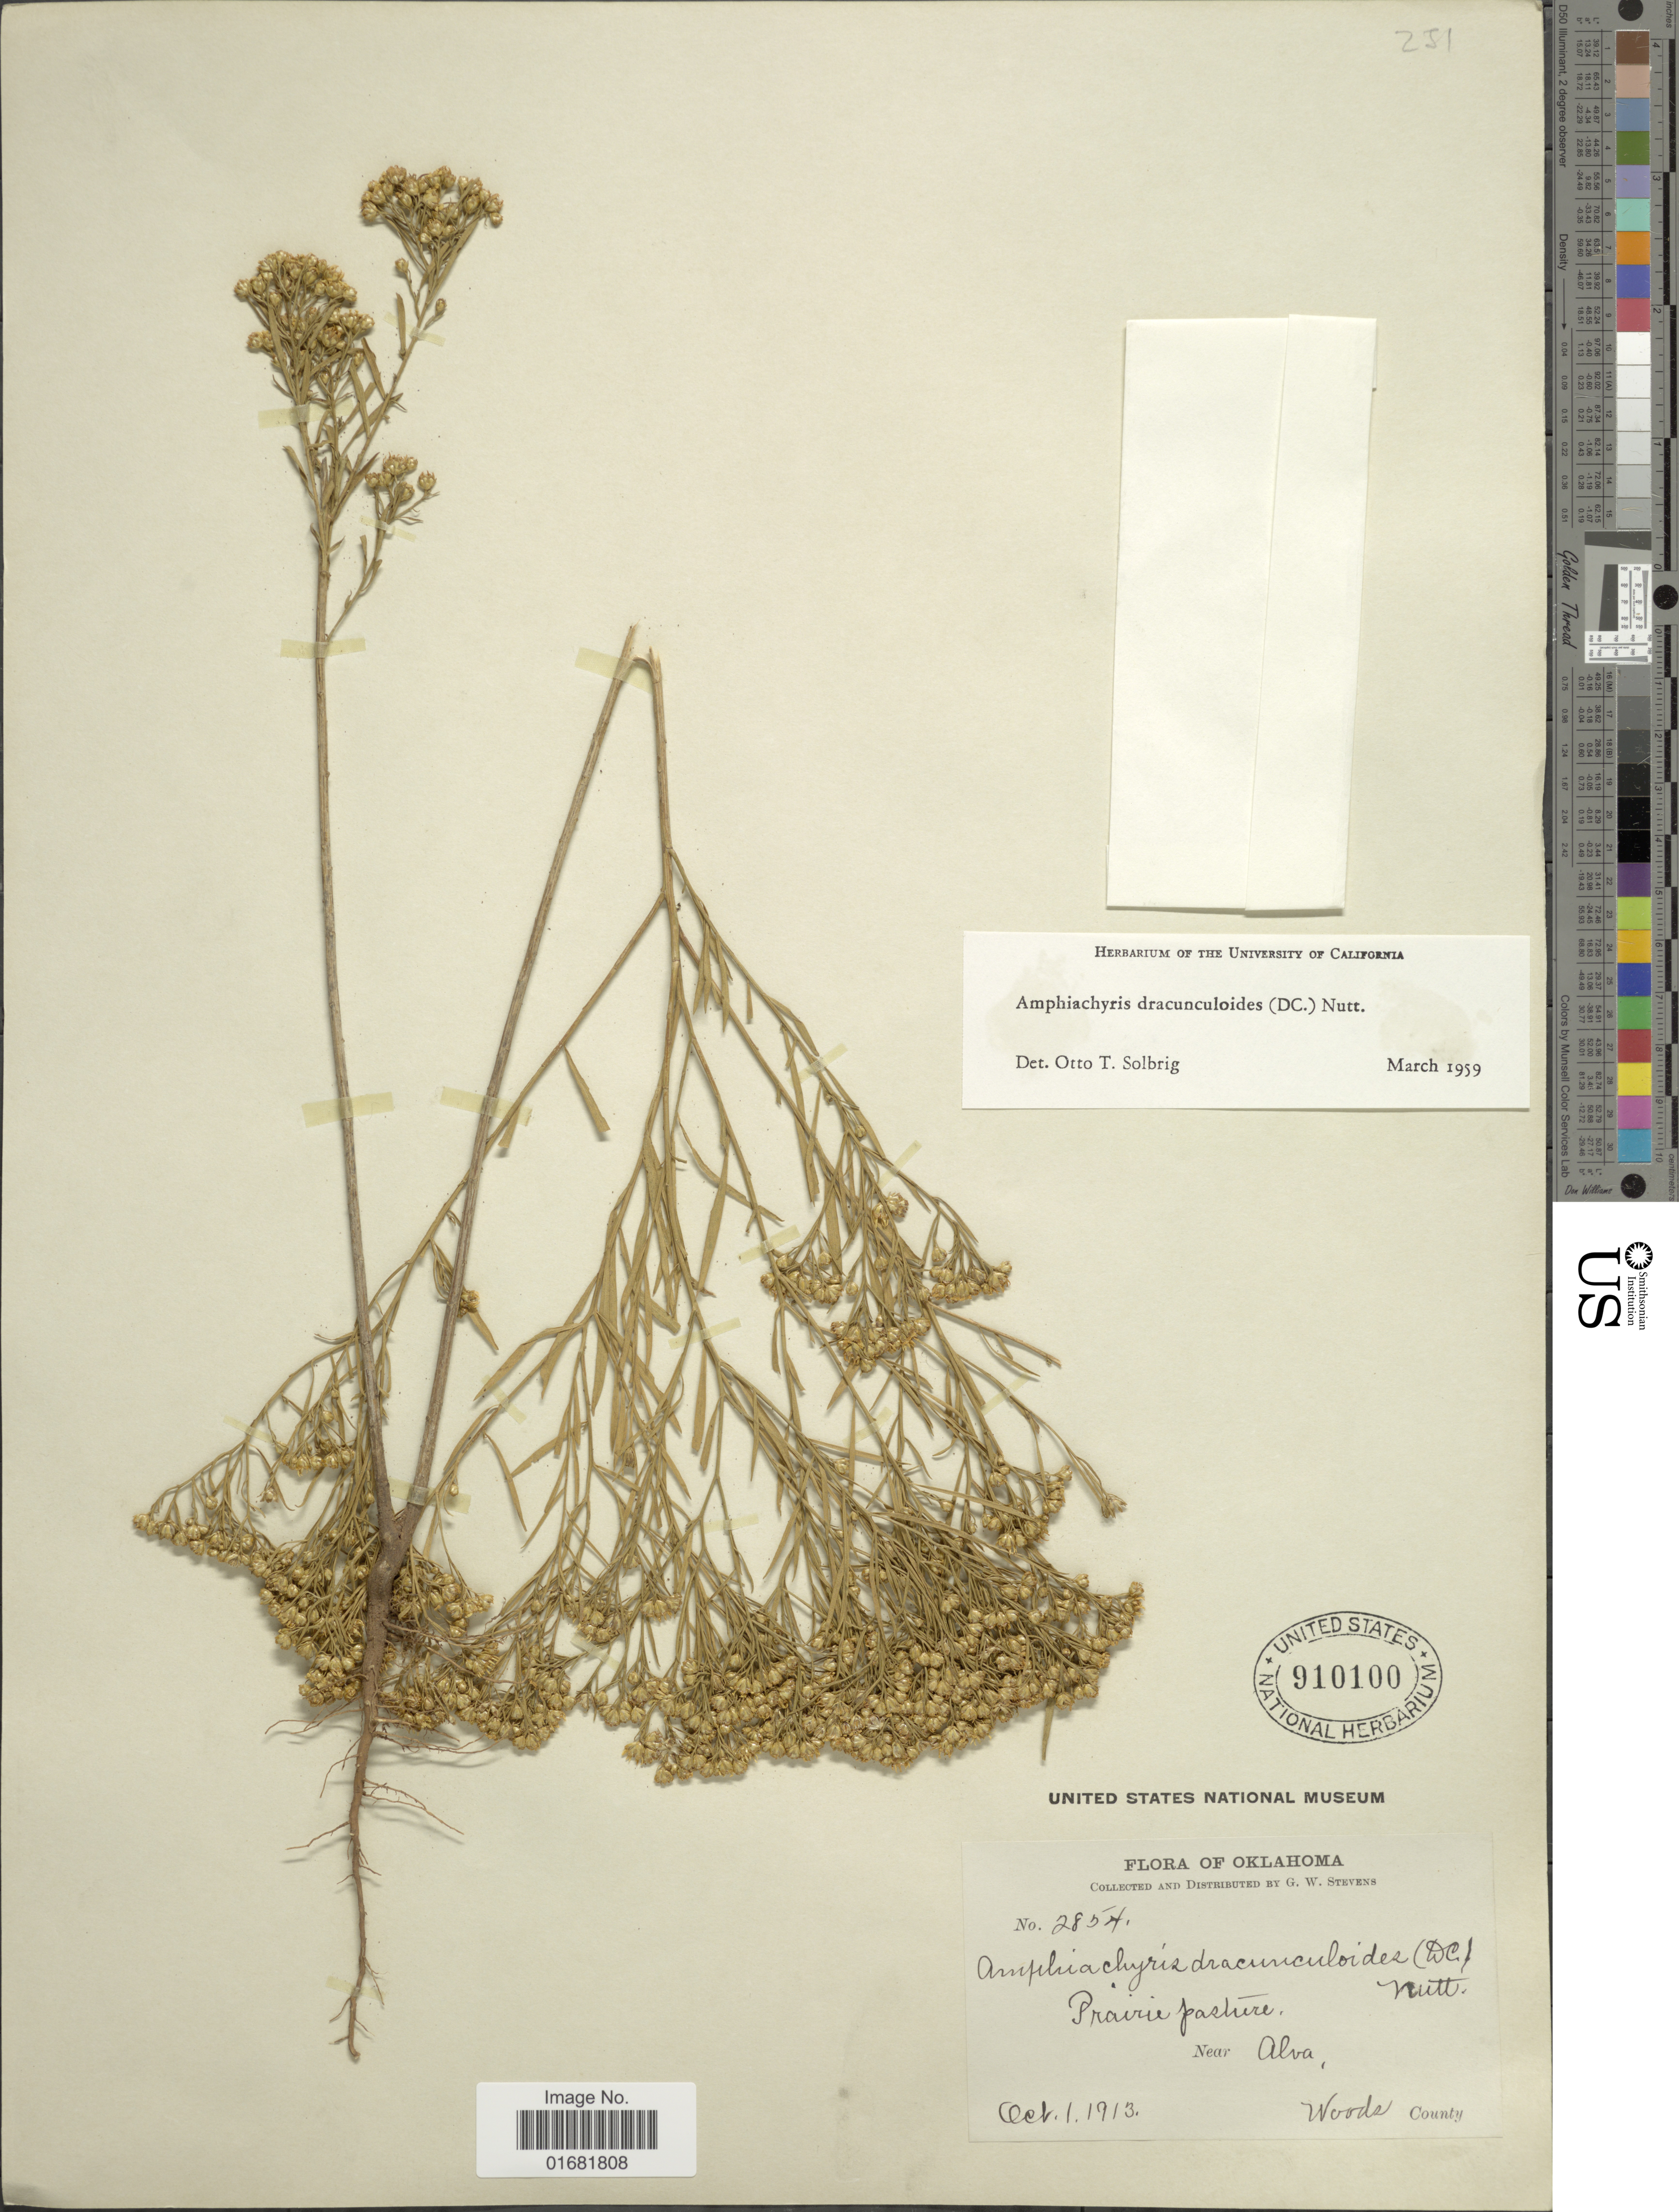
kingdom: Plantae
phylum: Tracheophyta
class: Magnoliopsida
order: Asterales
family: Asteraceae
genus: Amphiachyris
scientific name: Amphiachyris dracunculoides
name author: (DC.) Nutt.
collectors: G. W. Stevens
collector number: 2854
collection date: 1913-10-01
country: United States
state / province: Oklahoma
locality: Prairie pasture, Near Alva, Woods County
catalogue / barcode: US 910100